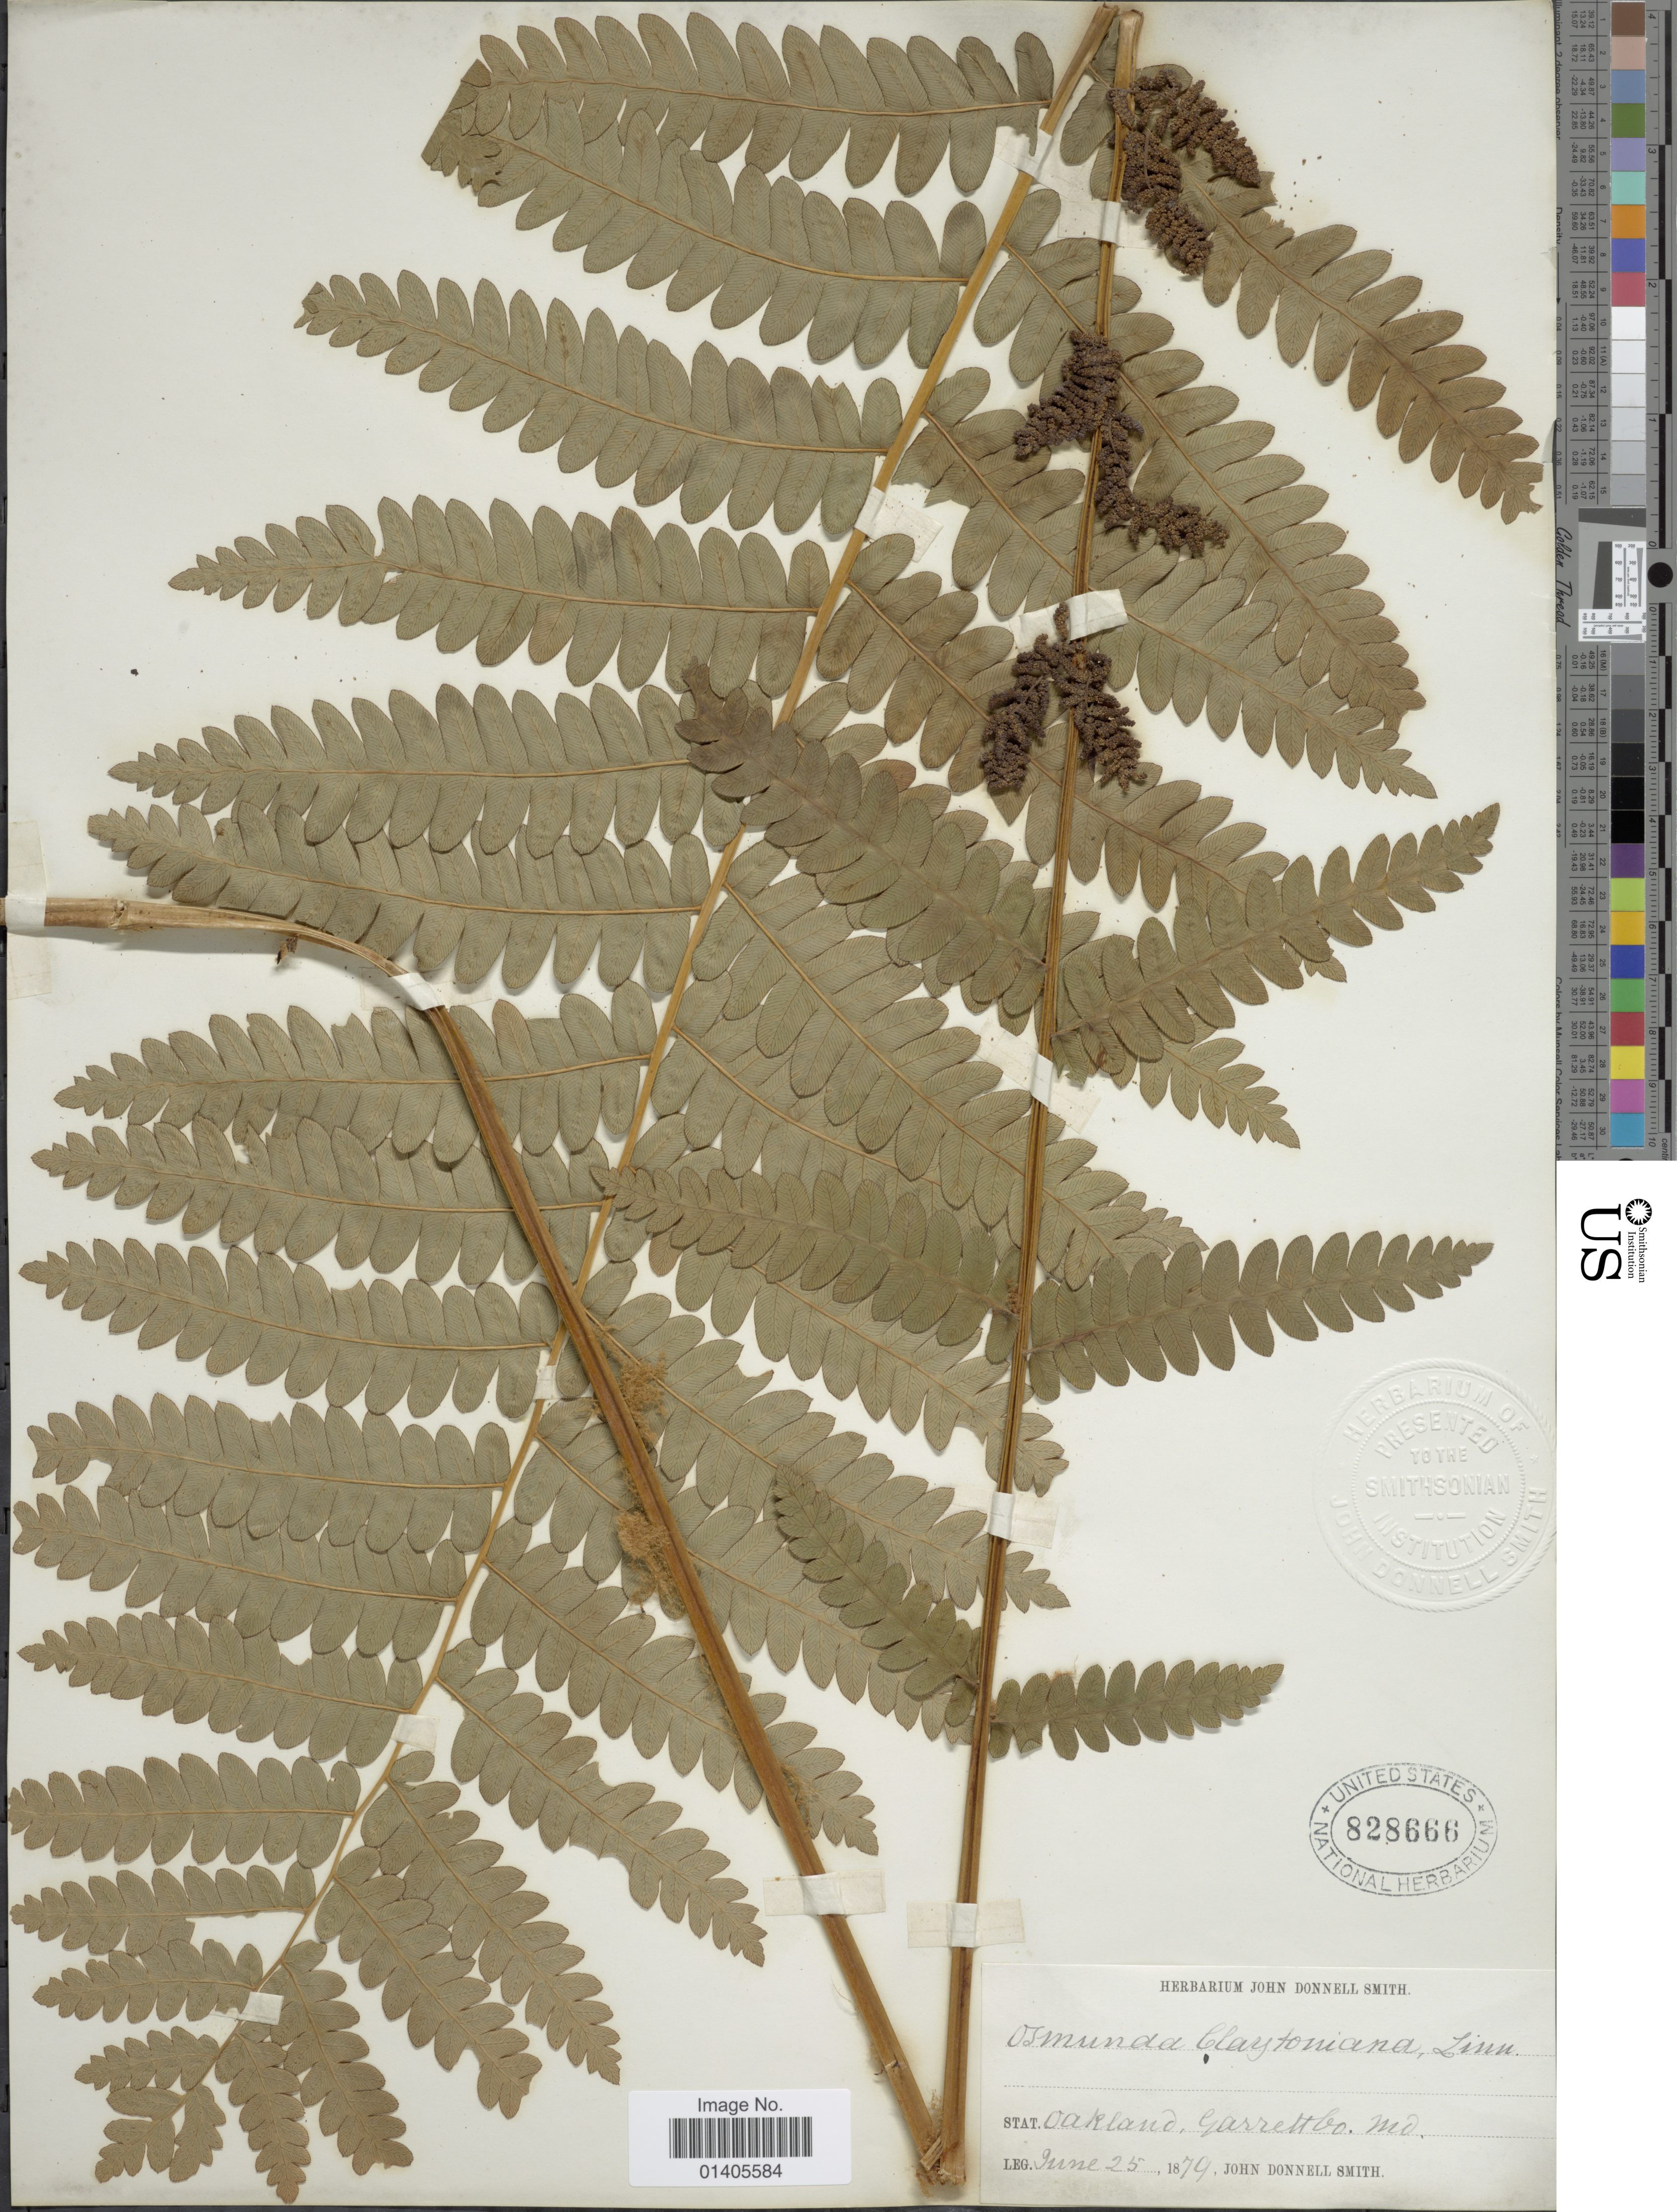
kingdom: Plantae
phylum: Tracheophyta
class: Polypodiopsida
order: Osmundales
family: Osmundaceae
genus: Osmunda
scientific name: Osmunda claytoniana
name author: (L.) Tagawa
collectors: J. Donnell Smith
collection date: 1879-06-25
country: United States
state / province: Maryland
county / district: Garrett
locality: Oakland, garrett Co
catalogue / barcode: US 828666